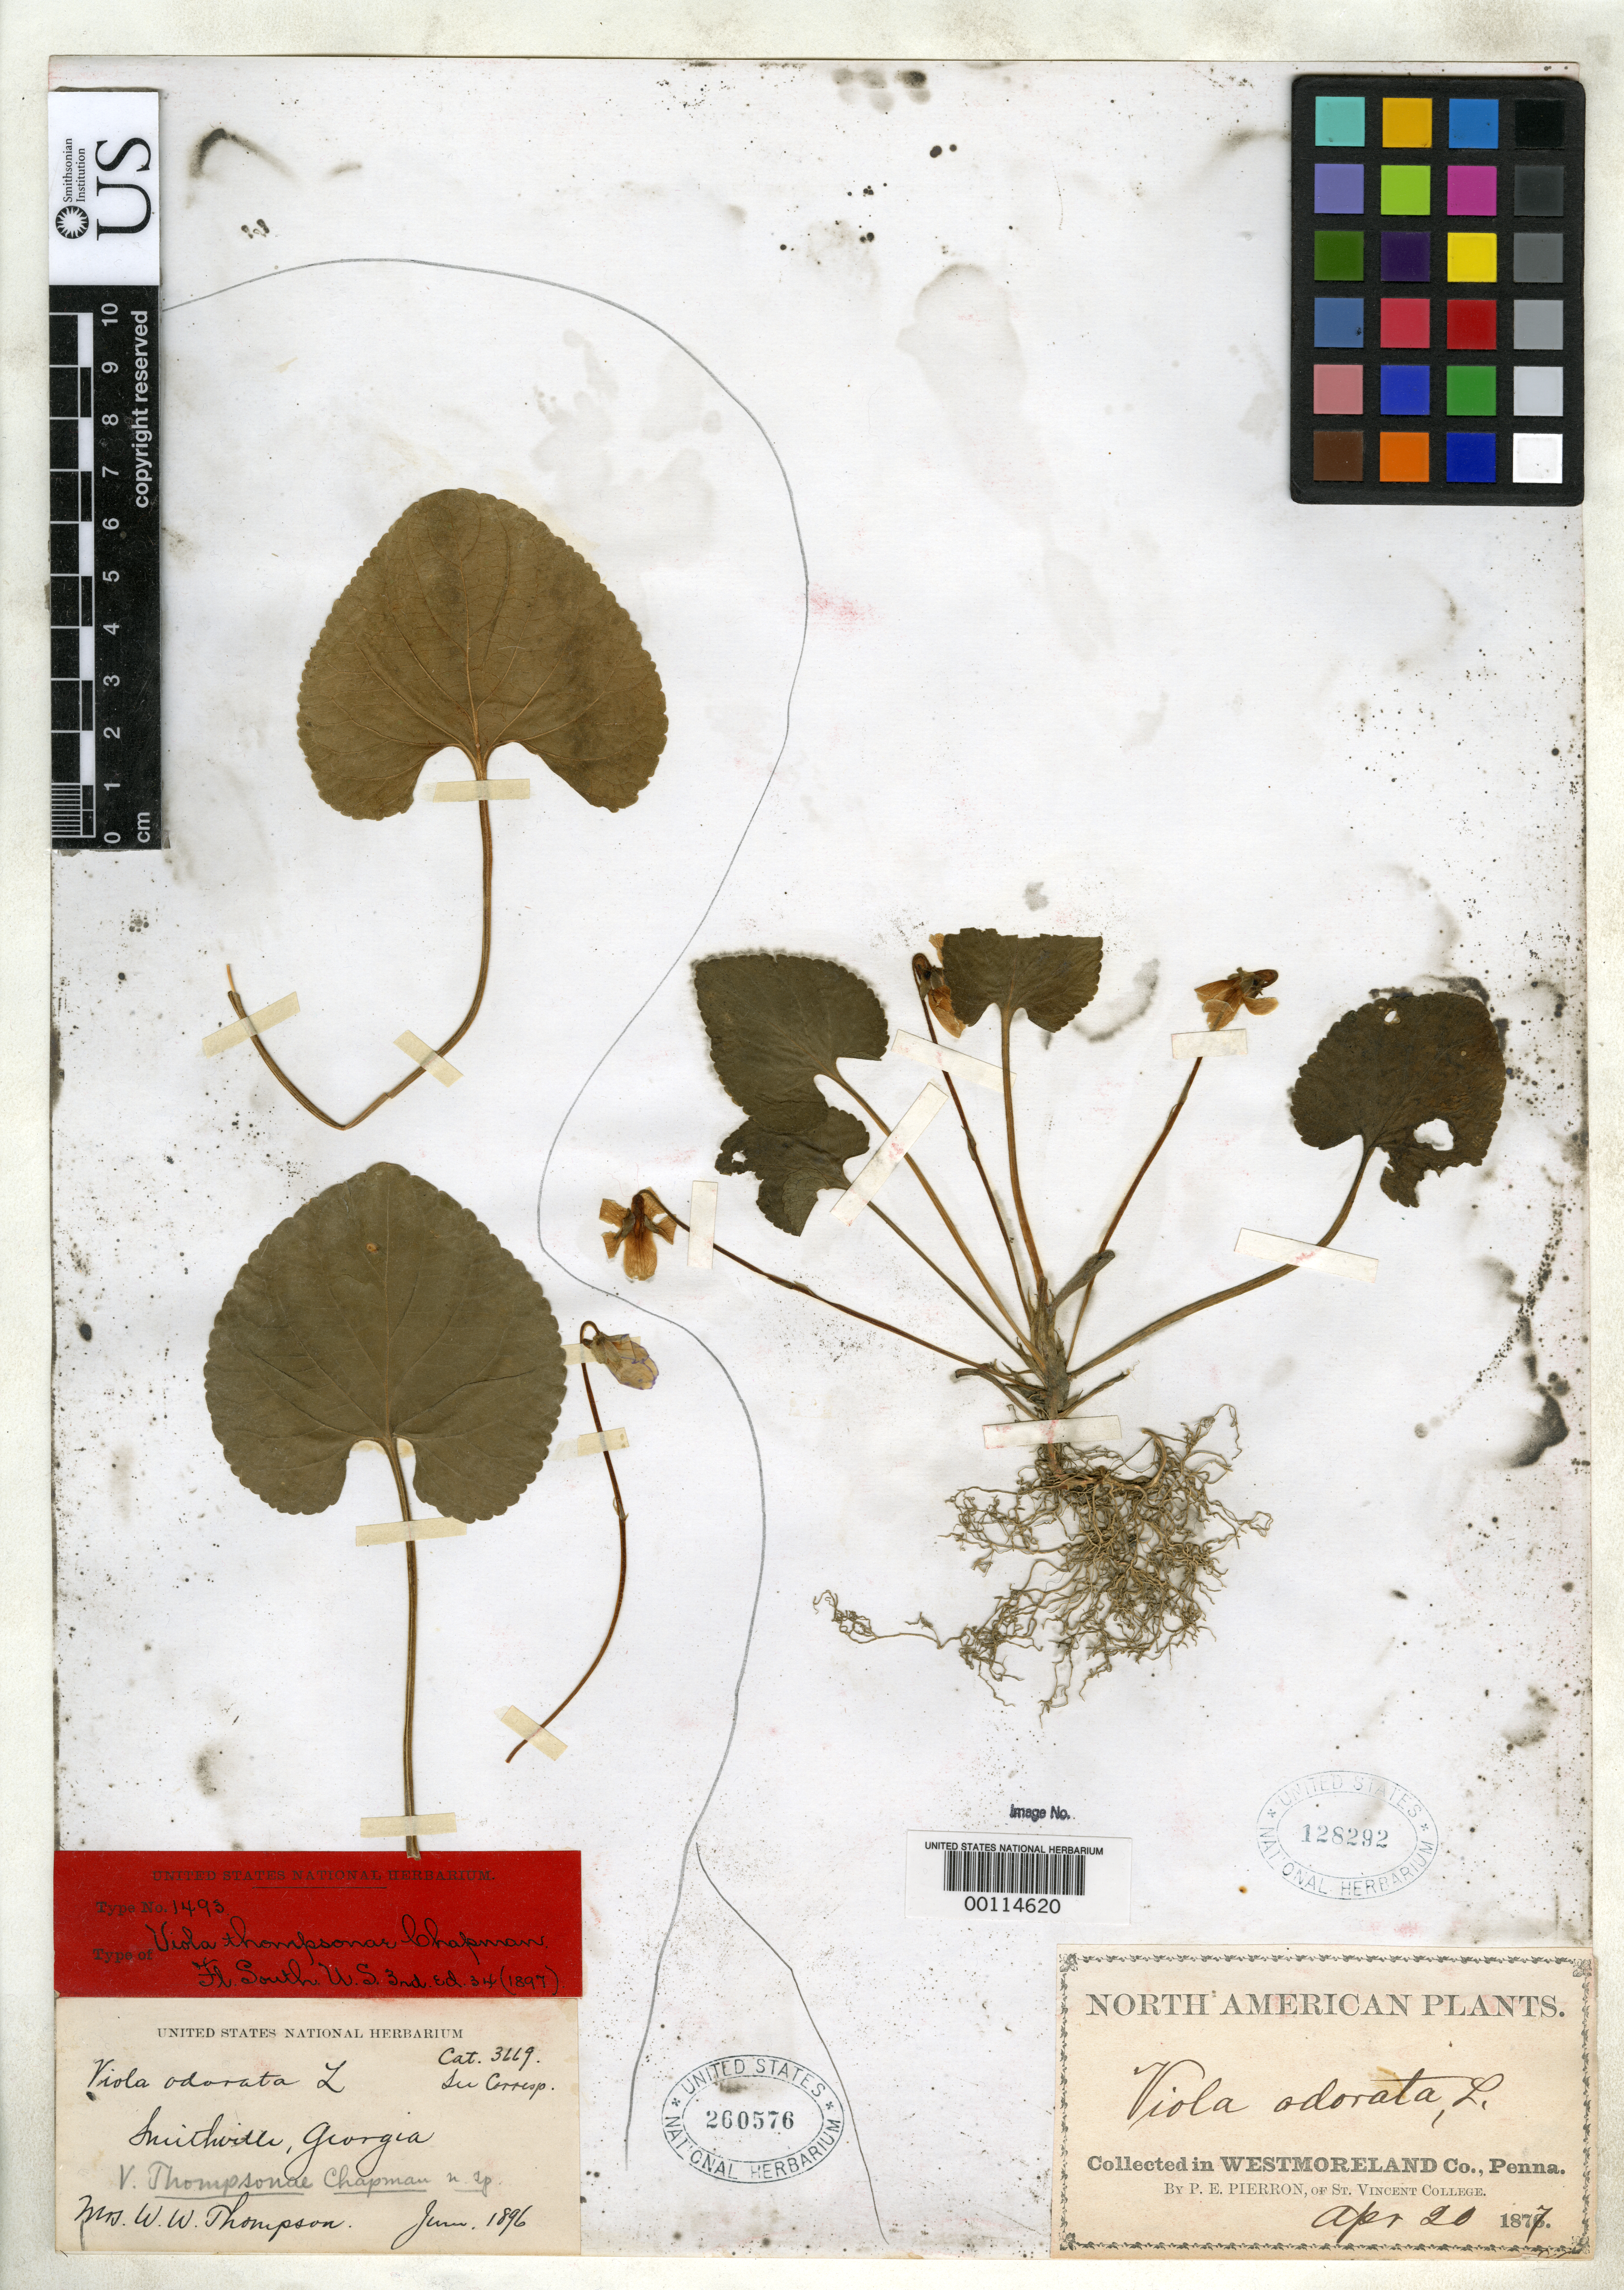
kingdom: Plantae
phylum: Tracheophyta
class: Magnoliopsida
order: Malpighiales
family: Violaceae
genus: Viola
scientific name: Viola thompsonae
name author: Chapm.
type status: Type Collection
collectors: W. W. Thompson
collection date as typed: Jun 1896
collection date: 1896-06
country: United States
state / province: Georgia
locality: Smithsville.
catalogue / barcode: US 260576